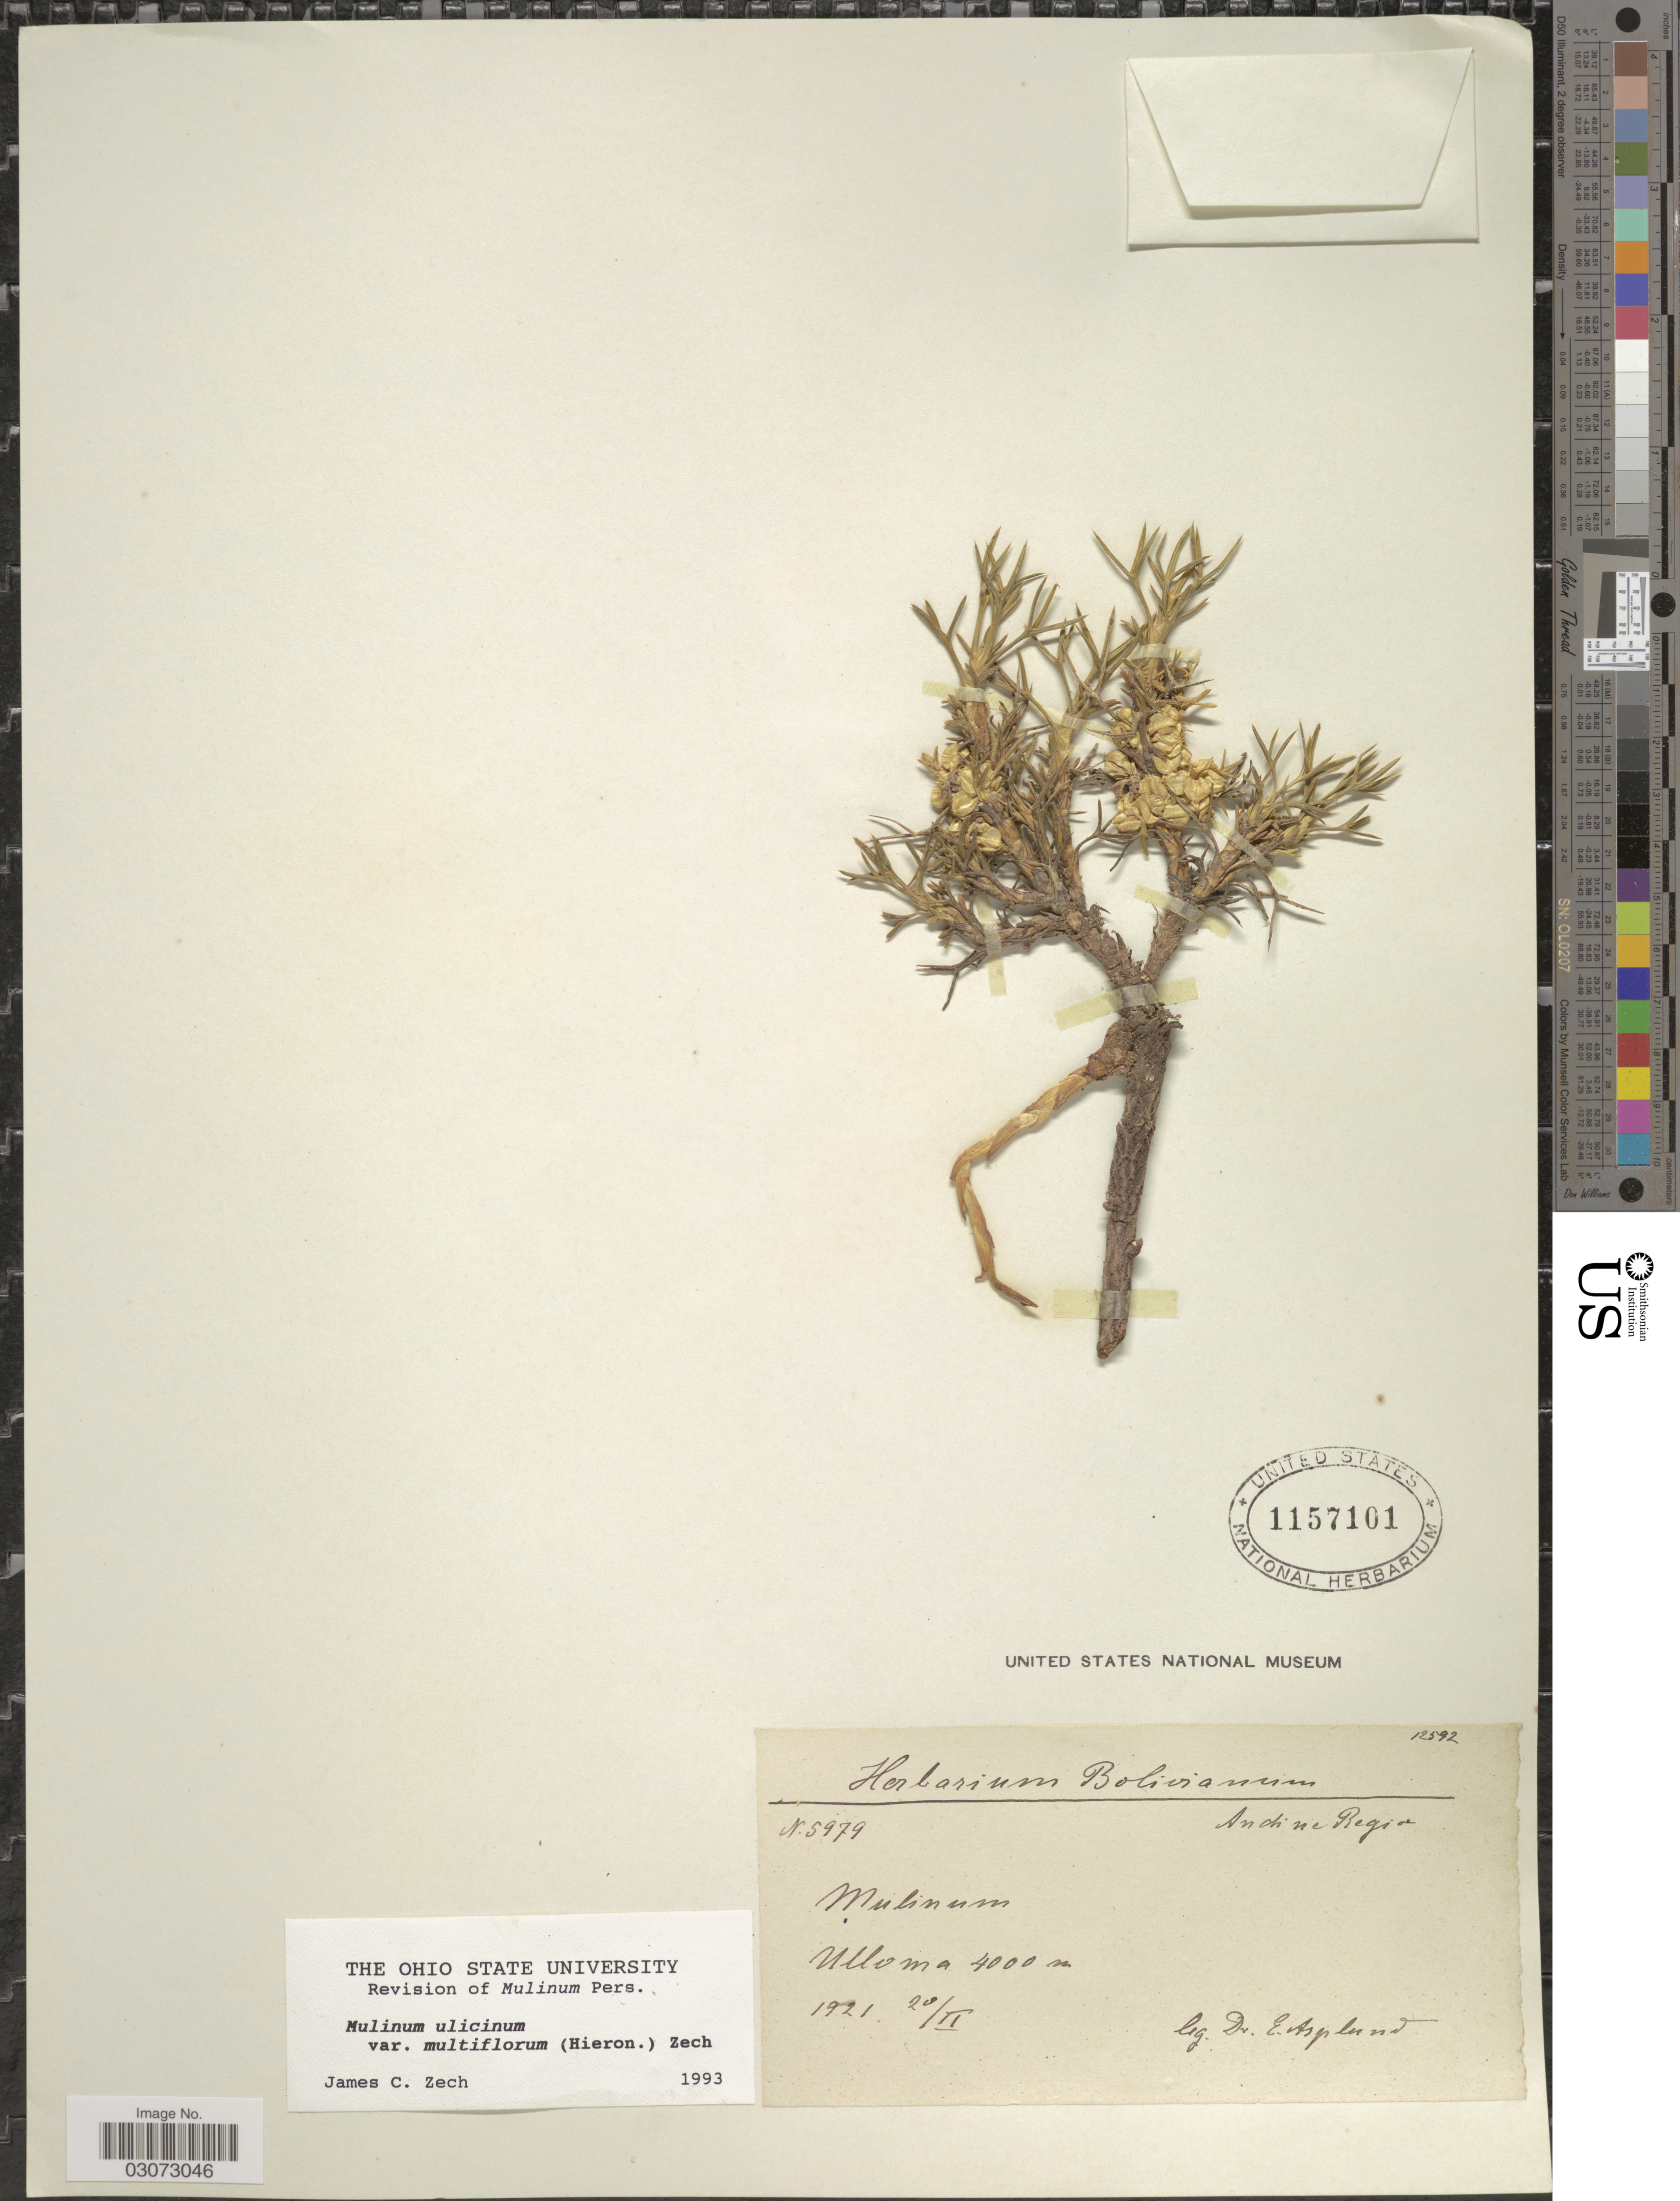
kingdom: Plantae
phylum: Tracheophyta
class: Magnoliopsida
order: Apiales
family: Apiaceae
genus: Mulinum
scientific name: Mulinum ulicinum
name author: Gillet & Hook.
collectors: E. Asplund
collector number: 5979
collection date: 1921-02-20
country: Bolivia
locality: Andine Regio. Ulloma.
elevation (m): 4000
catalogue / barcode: US 1157101